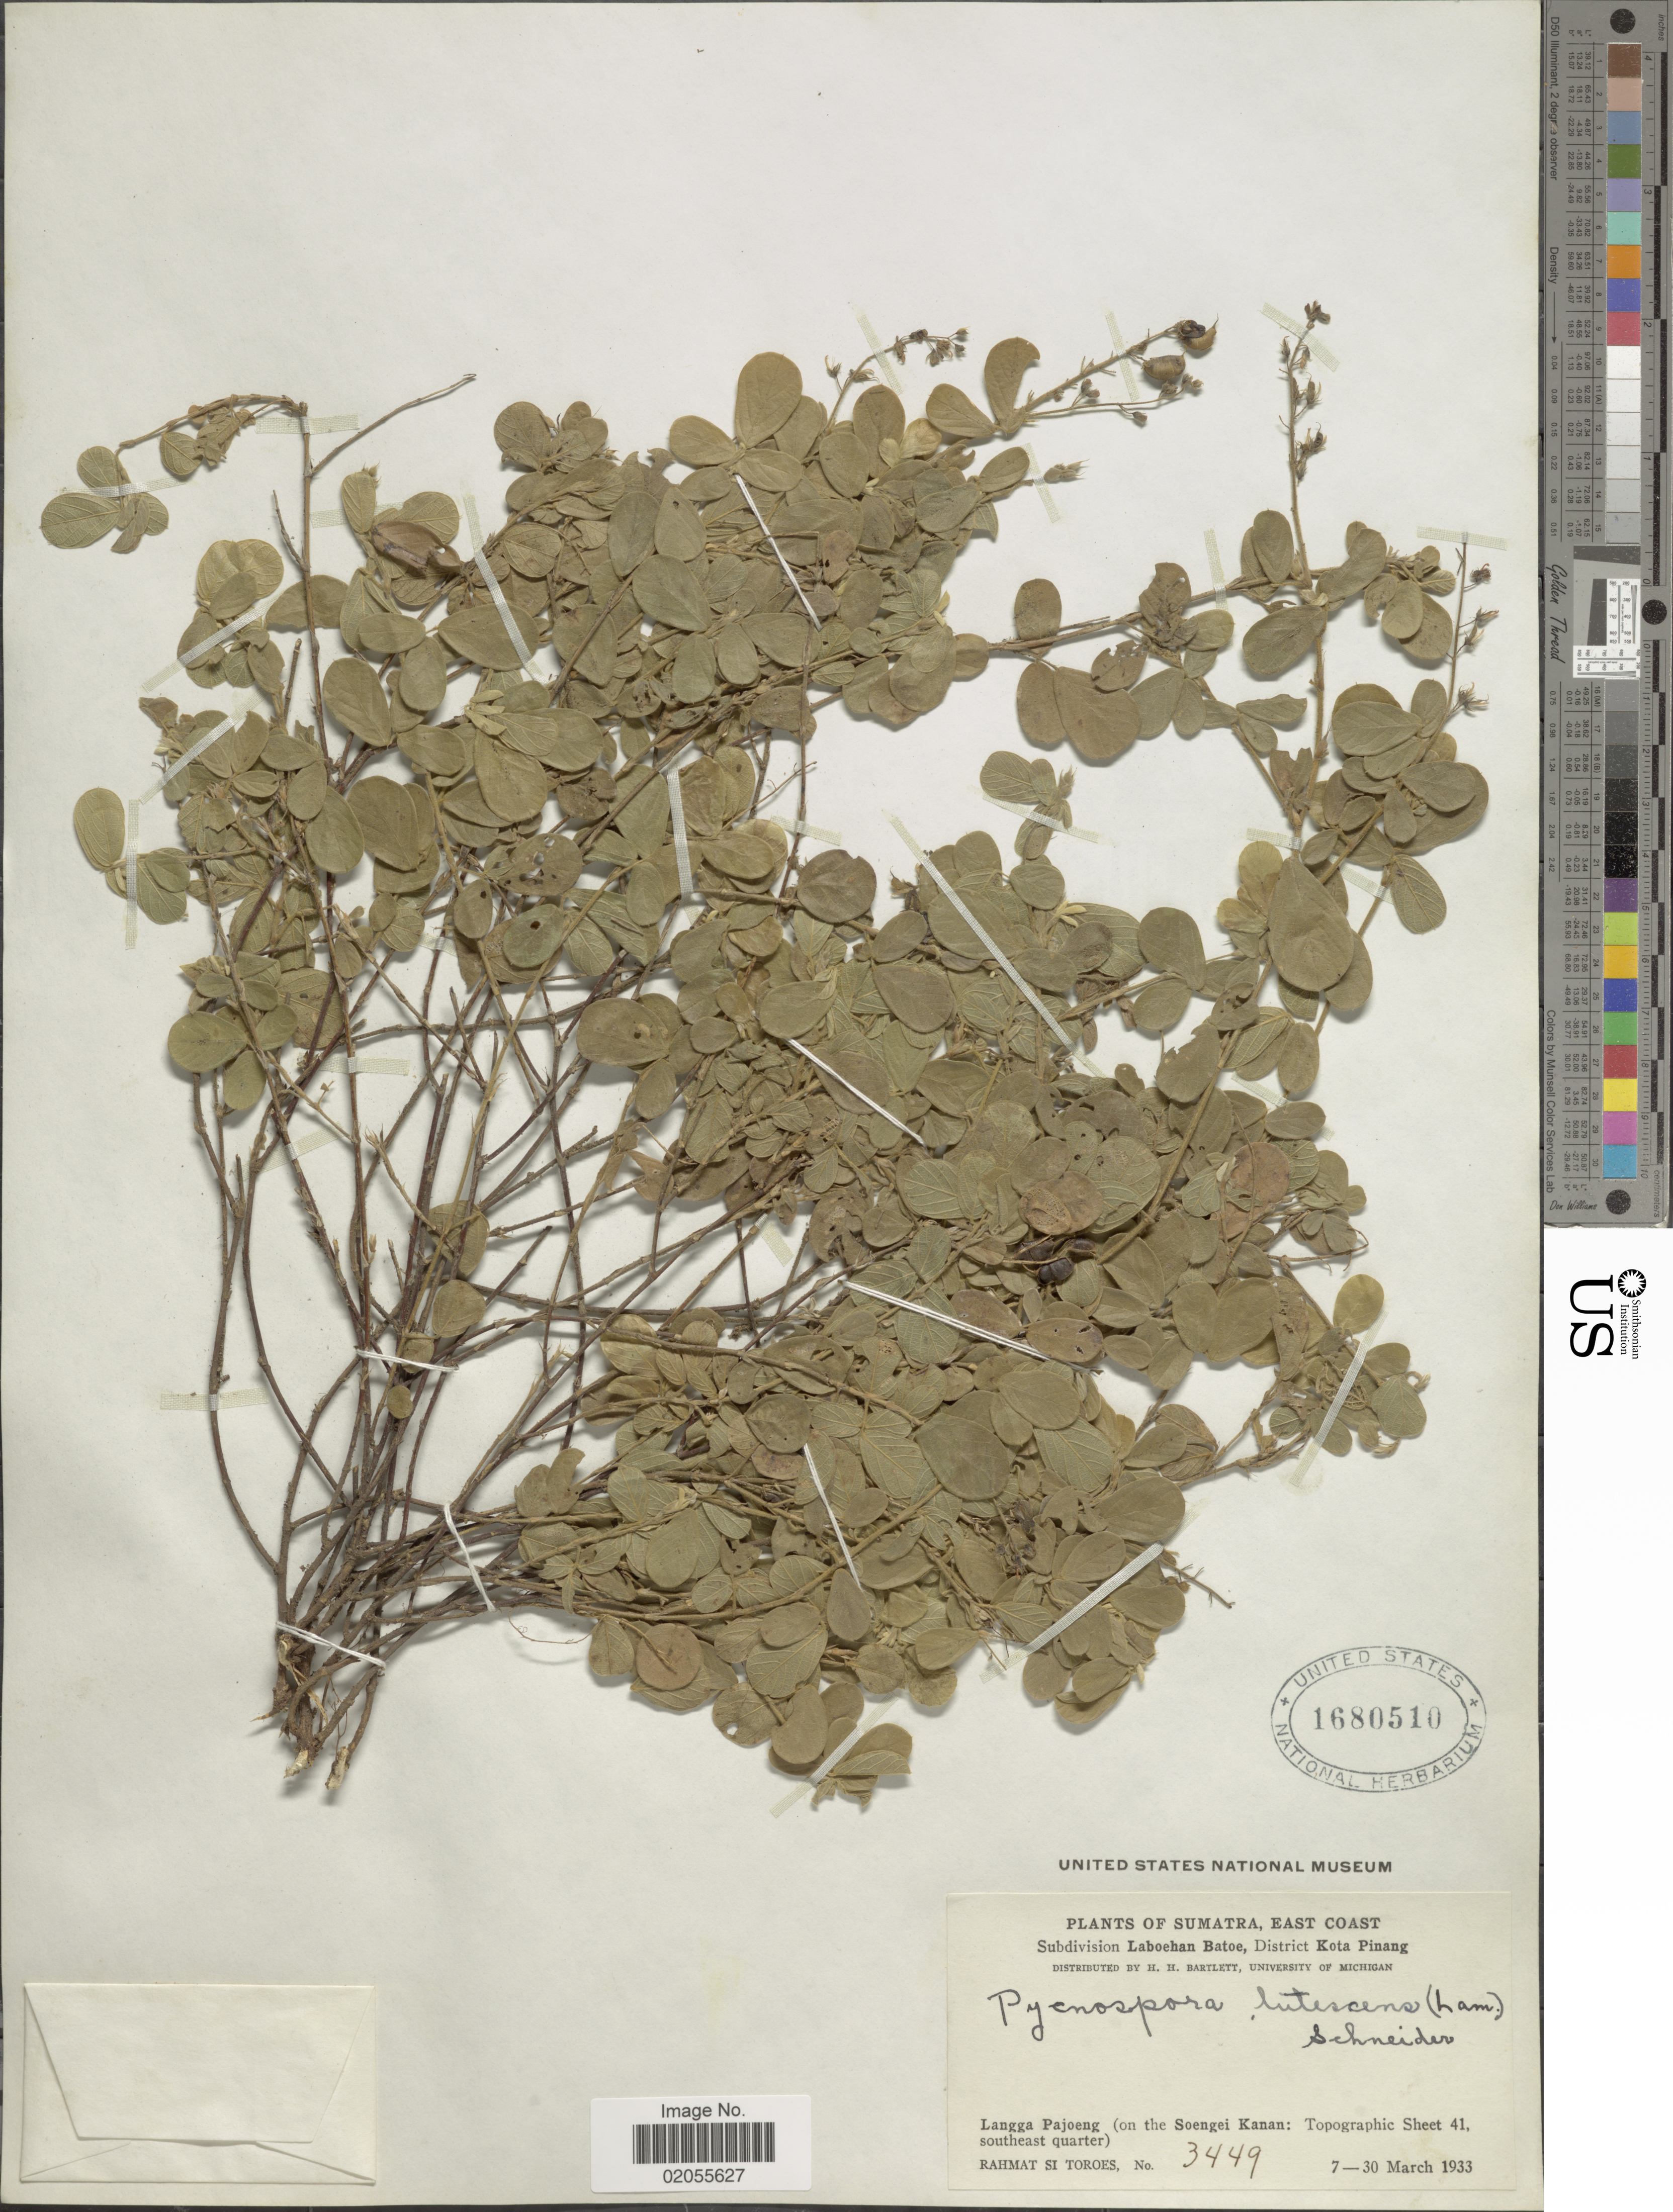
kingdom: Plantae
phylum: Tracheophyta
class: Magnoliopsida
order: Fabales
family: Fabaceae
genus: Pycnospora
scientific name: Pycnospora lutescens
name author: (Poir.) Schindl.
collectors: Rahmat Si Boeea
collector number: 3449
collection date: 1933-03-07/1933-03-30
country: Indonesia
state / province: Sumatra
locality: East Coast, Langga Pajoeng (on the Soengei Kanan: Topographic Sheet 41, southeast quarter), Subdivision Laboehan Batoe, District Kota Pinang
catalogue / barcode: US 1680510